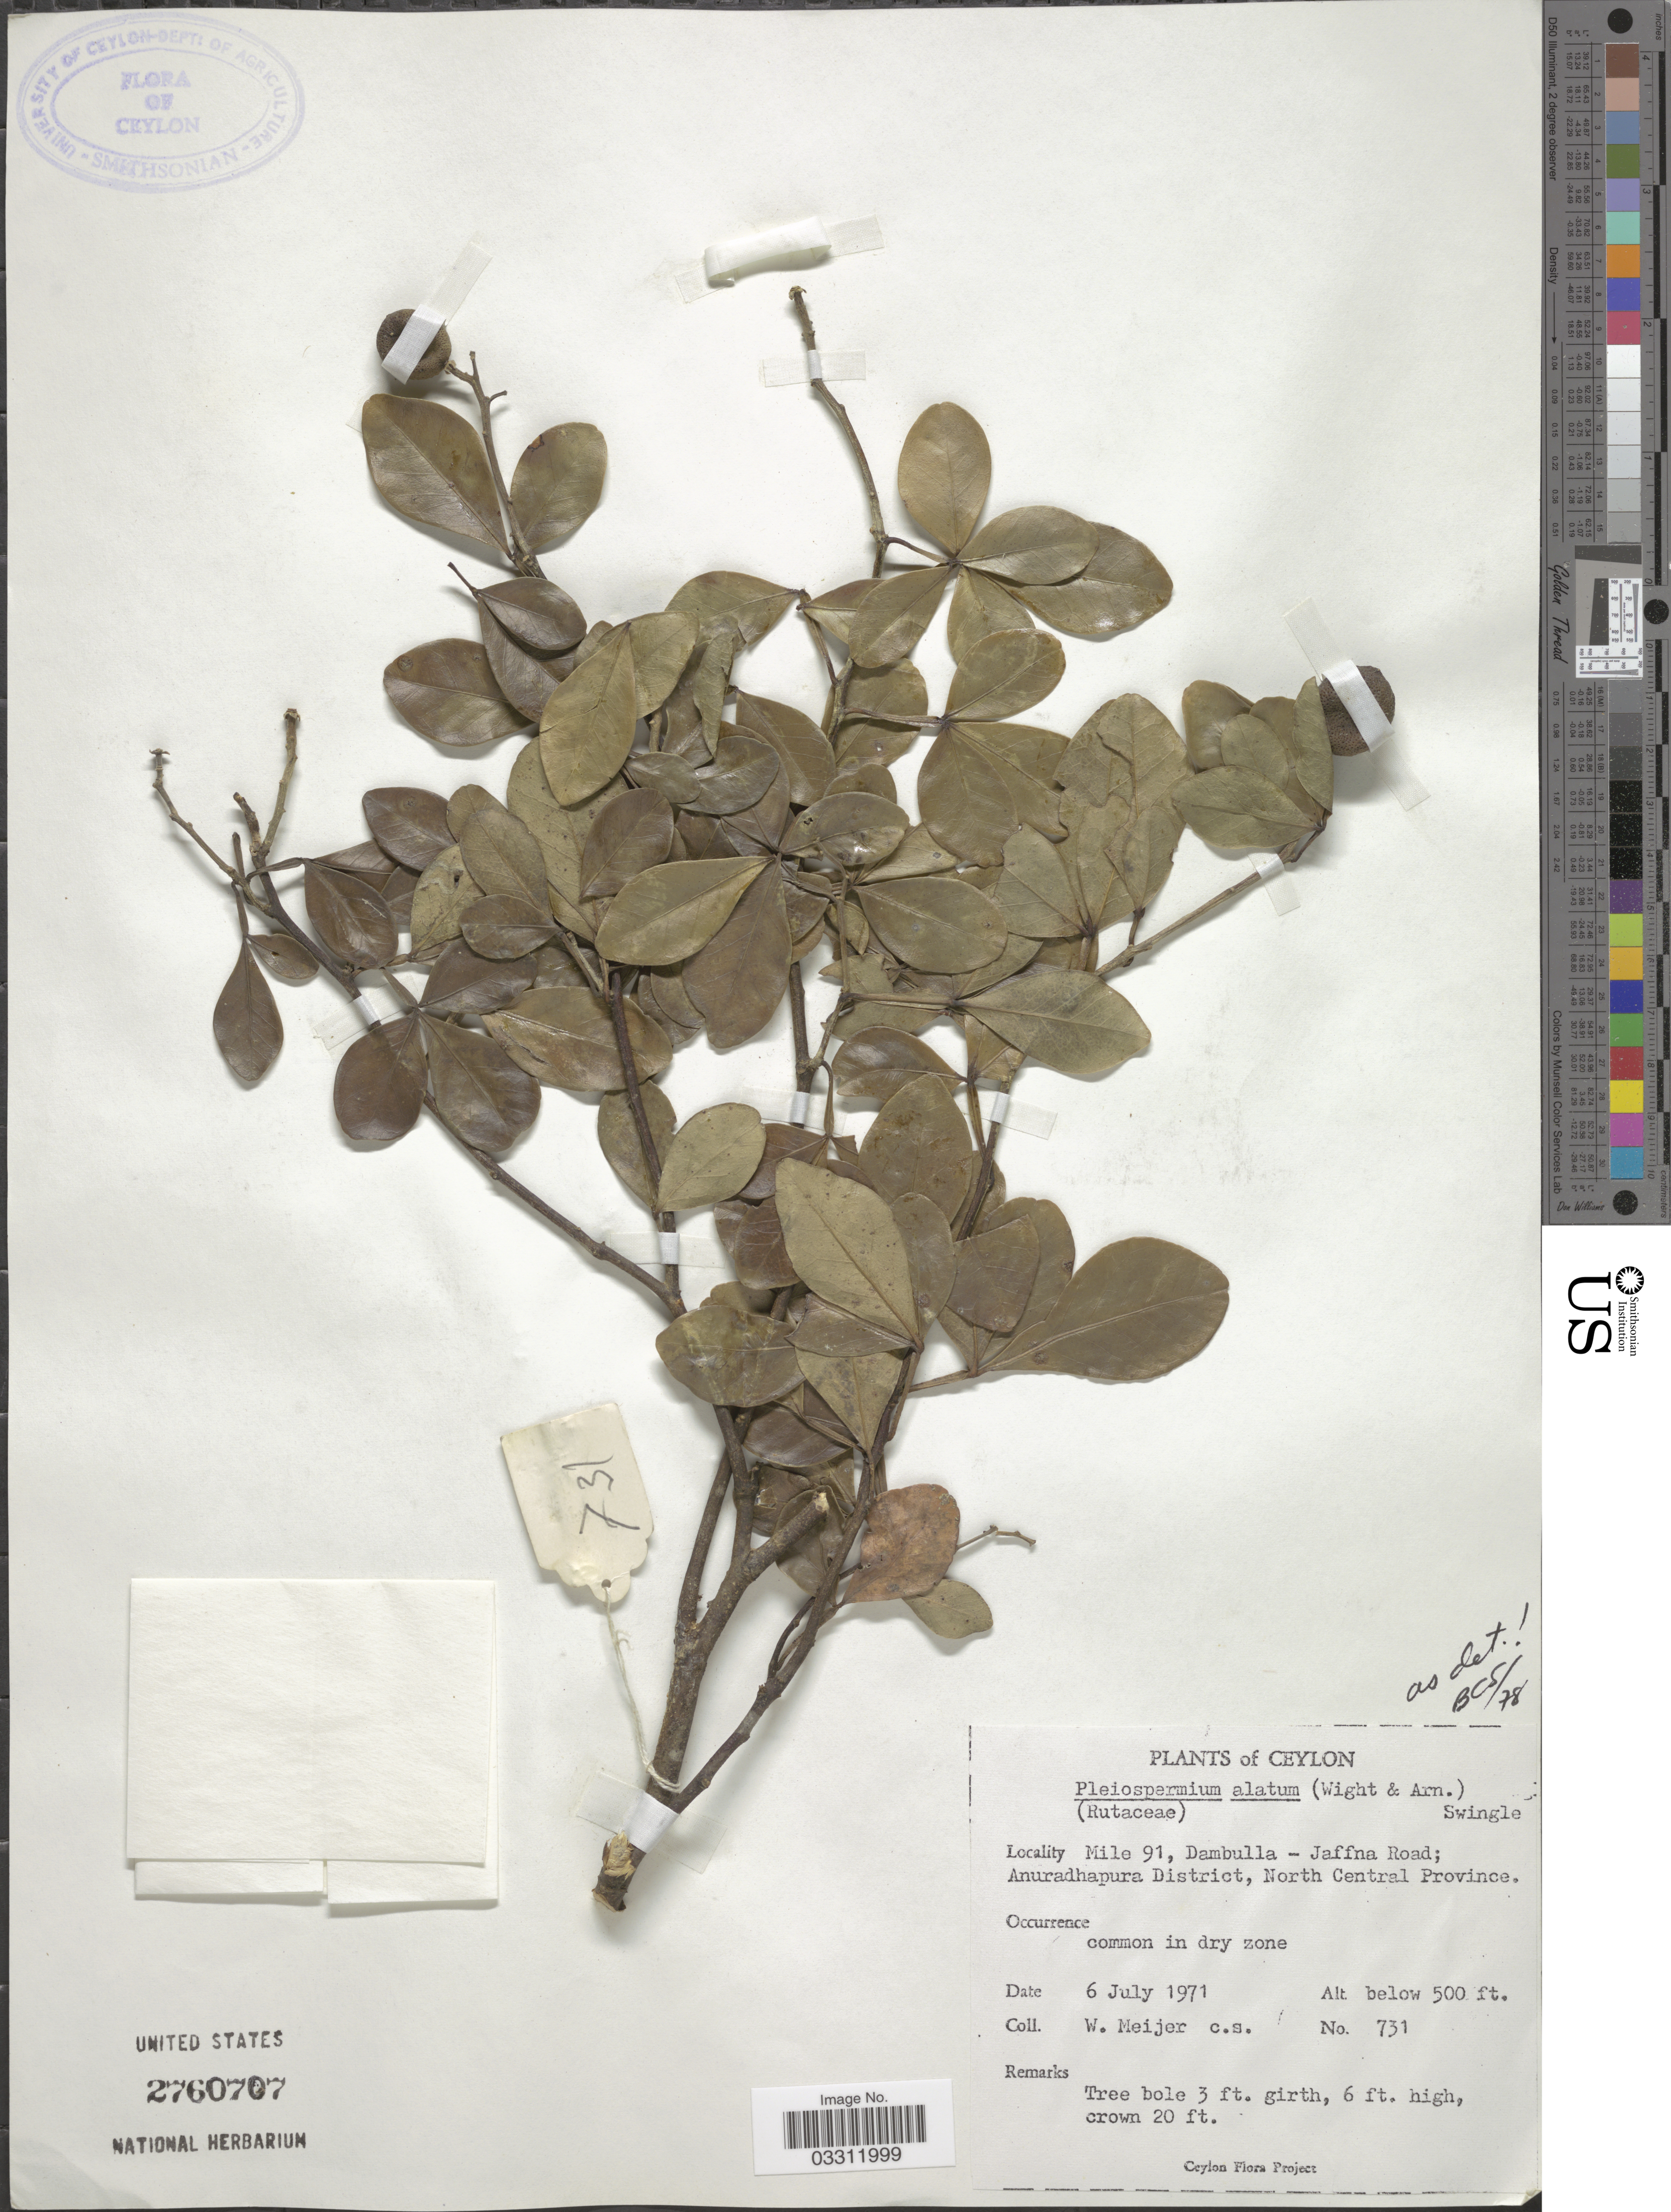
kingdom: Plantae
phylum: Tracheophyta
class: Magnoliopsida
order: Sapindales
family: Rutaceae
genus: Pleiospermium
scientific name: Pleiospermium alatum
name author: (Wight & Arn.) Swingle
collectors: W. Meijer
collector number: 731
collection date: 1971-07-06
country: Sri Lanka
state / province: North Central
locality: Ceylon, Mile 91, Dambulla - Jaffna Road; Anuradhapura District.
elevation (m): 152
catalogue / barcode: US 2760707